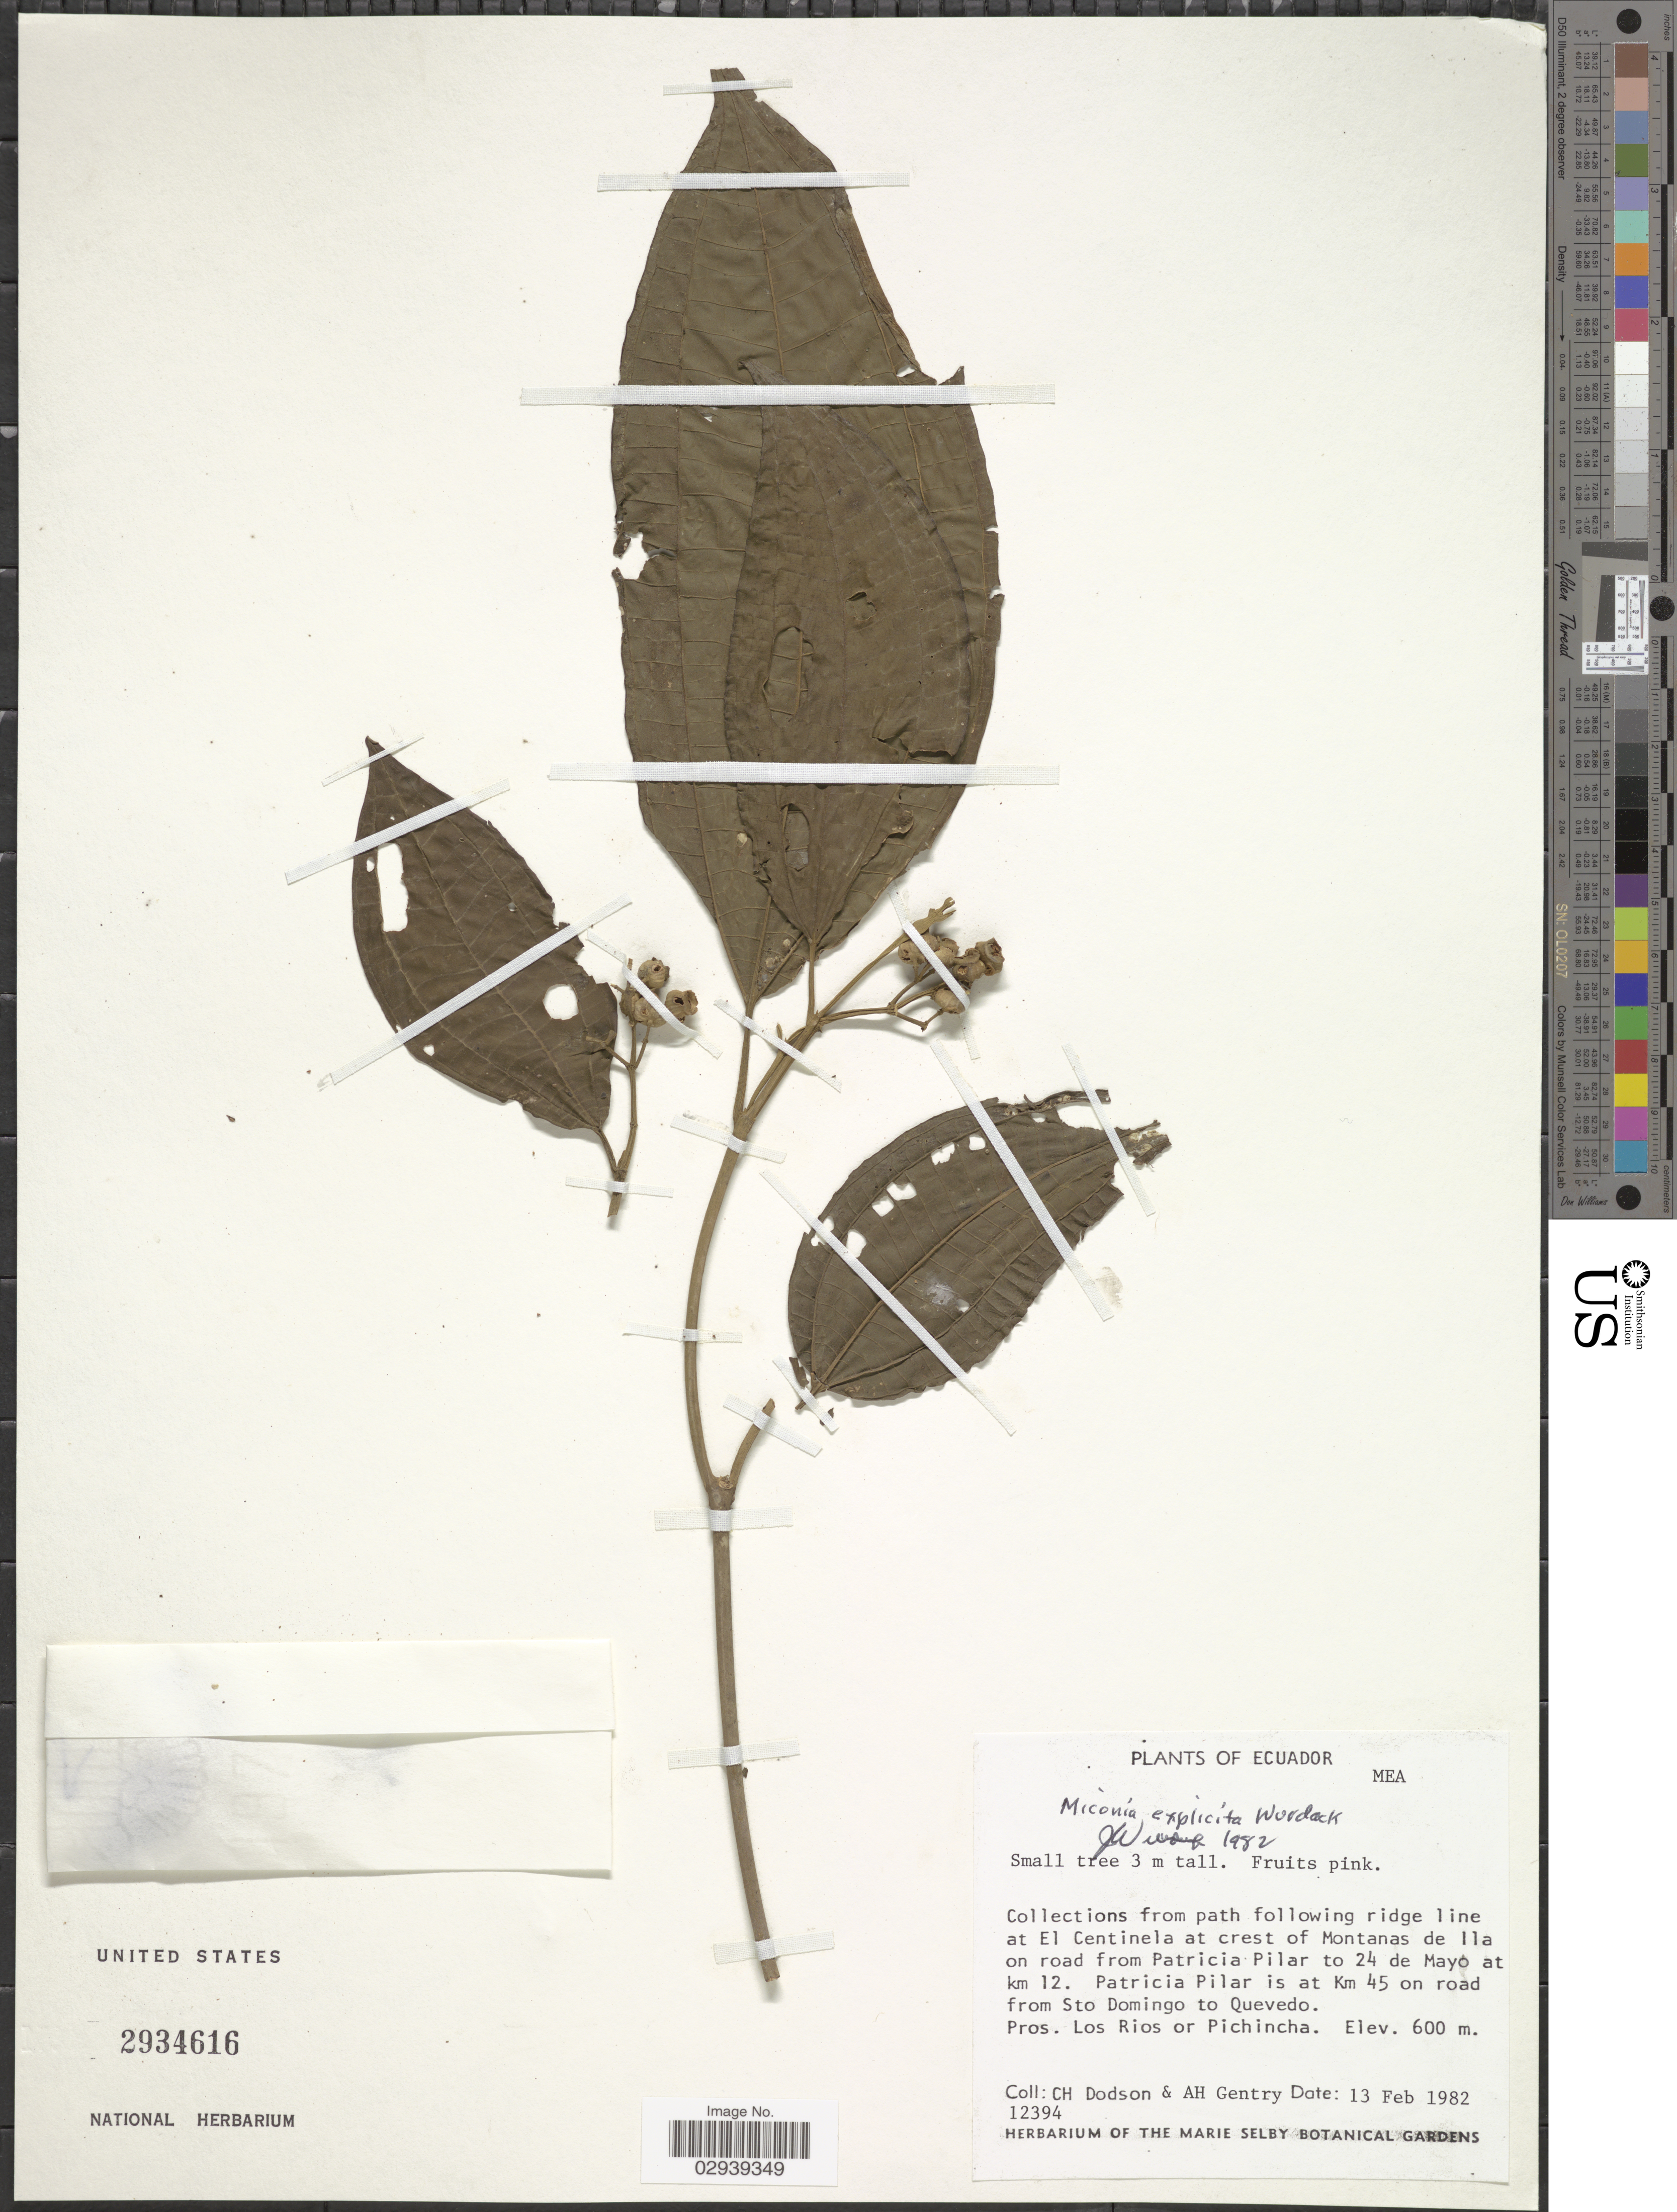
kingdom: Plantae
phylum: Tracheophyta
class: Magnoliopsida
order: Myrtales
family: Melastomataceae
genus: Miconia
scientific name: Miconia explicita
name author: Wurdack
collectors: C. H. Dodson & A. H. Gentry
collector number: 12394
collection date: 1982-02-13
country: Ecuador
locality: Collections from path following ridge line at El Centinela at crest of Montanas de Ila on road from Patricia Pilar to 24 de Mayo at km 12. Patricia Pilar is at Km 45 on road from Sto. Domingo to Quevedo, Pros. Los Rios or Pichincha.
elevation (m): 600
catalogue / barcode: US 2934616